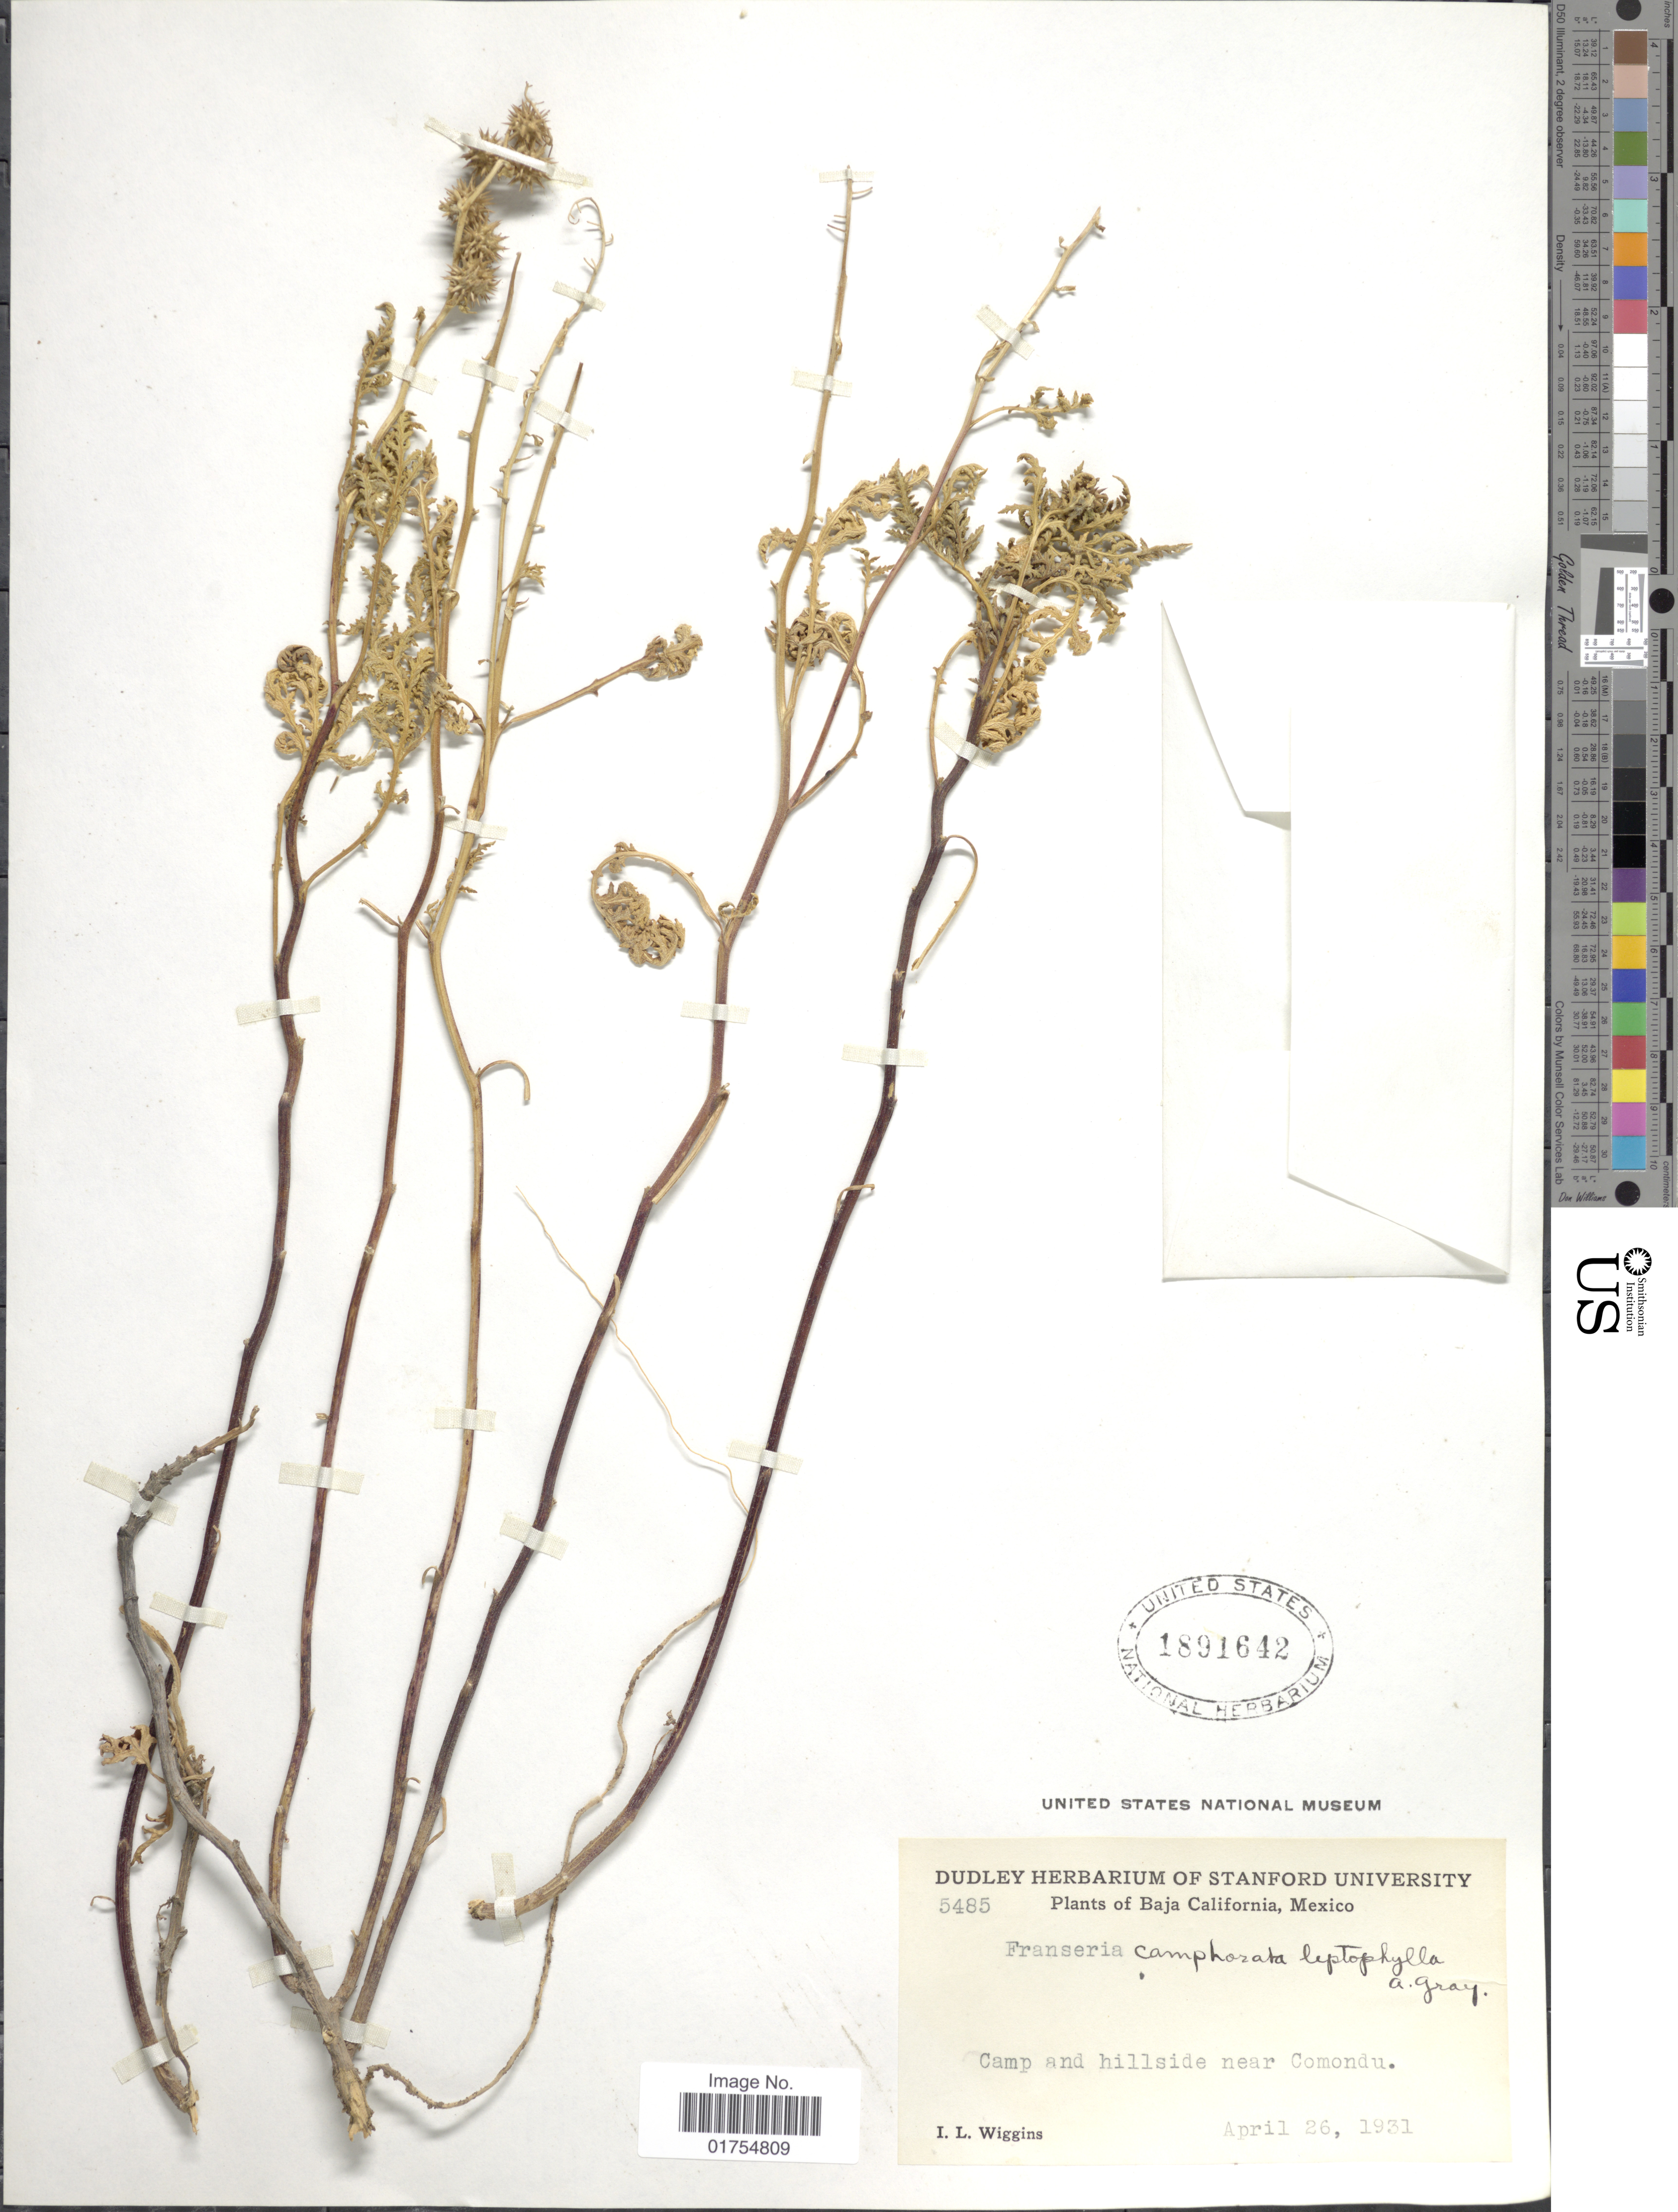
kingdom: Plantae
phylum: Tracheophyta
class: Magnoliopsida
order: Asterales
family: Asteraceae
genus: Franseria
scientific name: Franseria camphorata var. leptophylla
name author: A. Gray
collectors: I. L. Wiggins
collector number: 5485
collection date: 1931-04-26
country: Mexico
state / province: Baja California Sur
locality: Near Comondu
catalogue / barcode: US 1891642